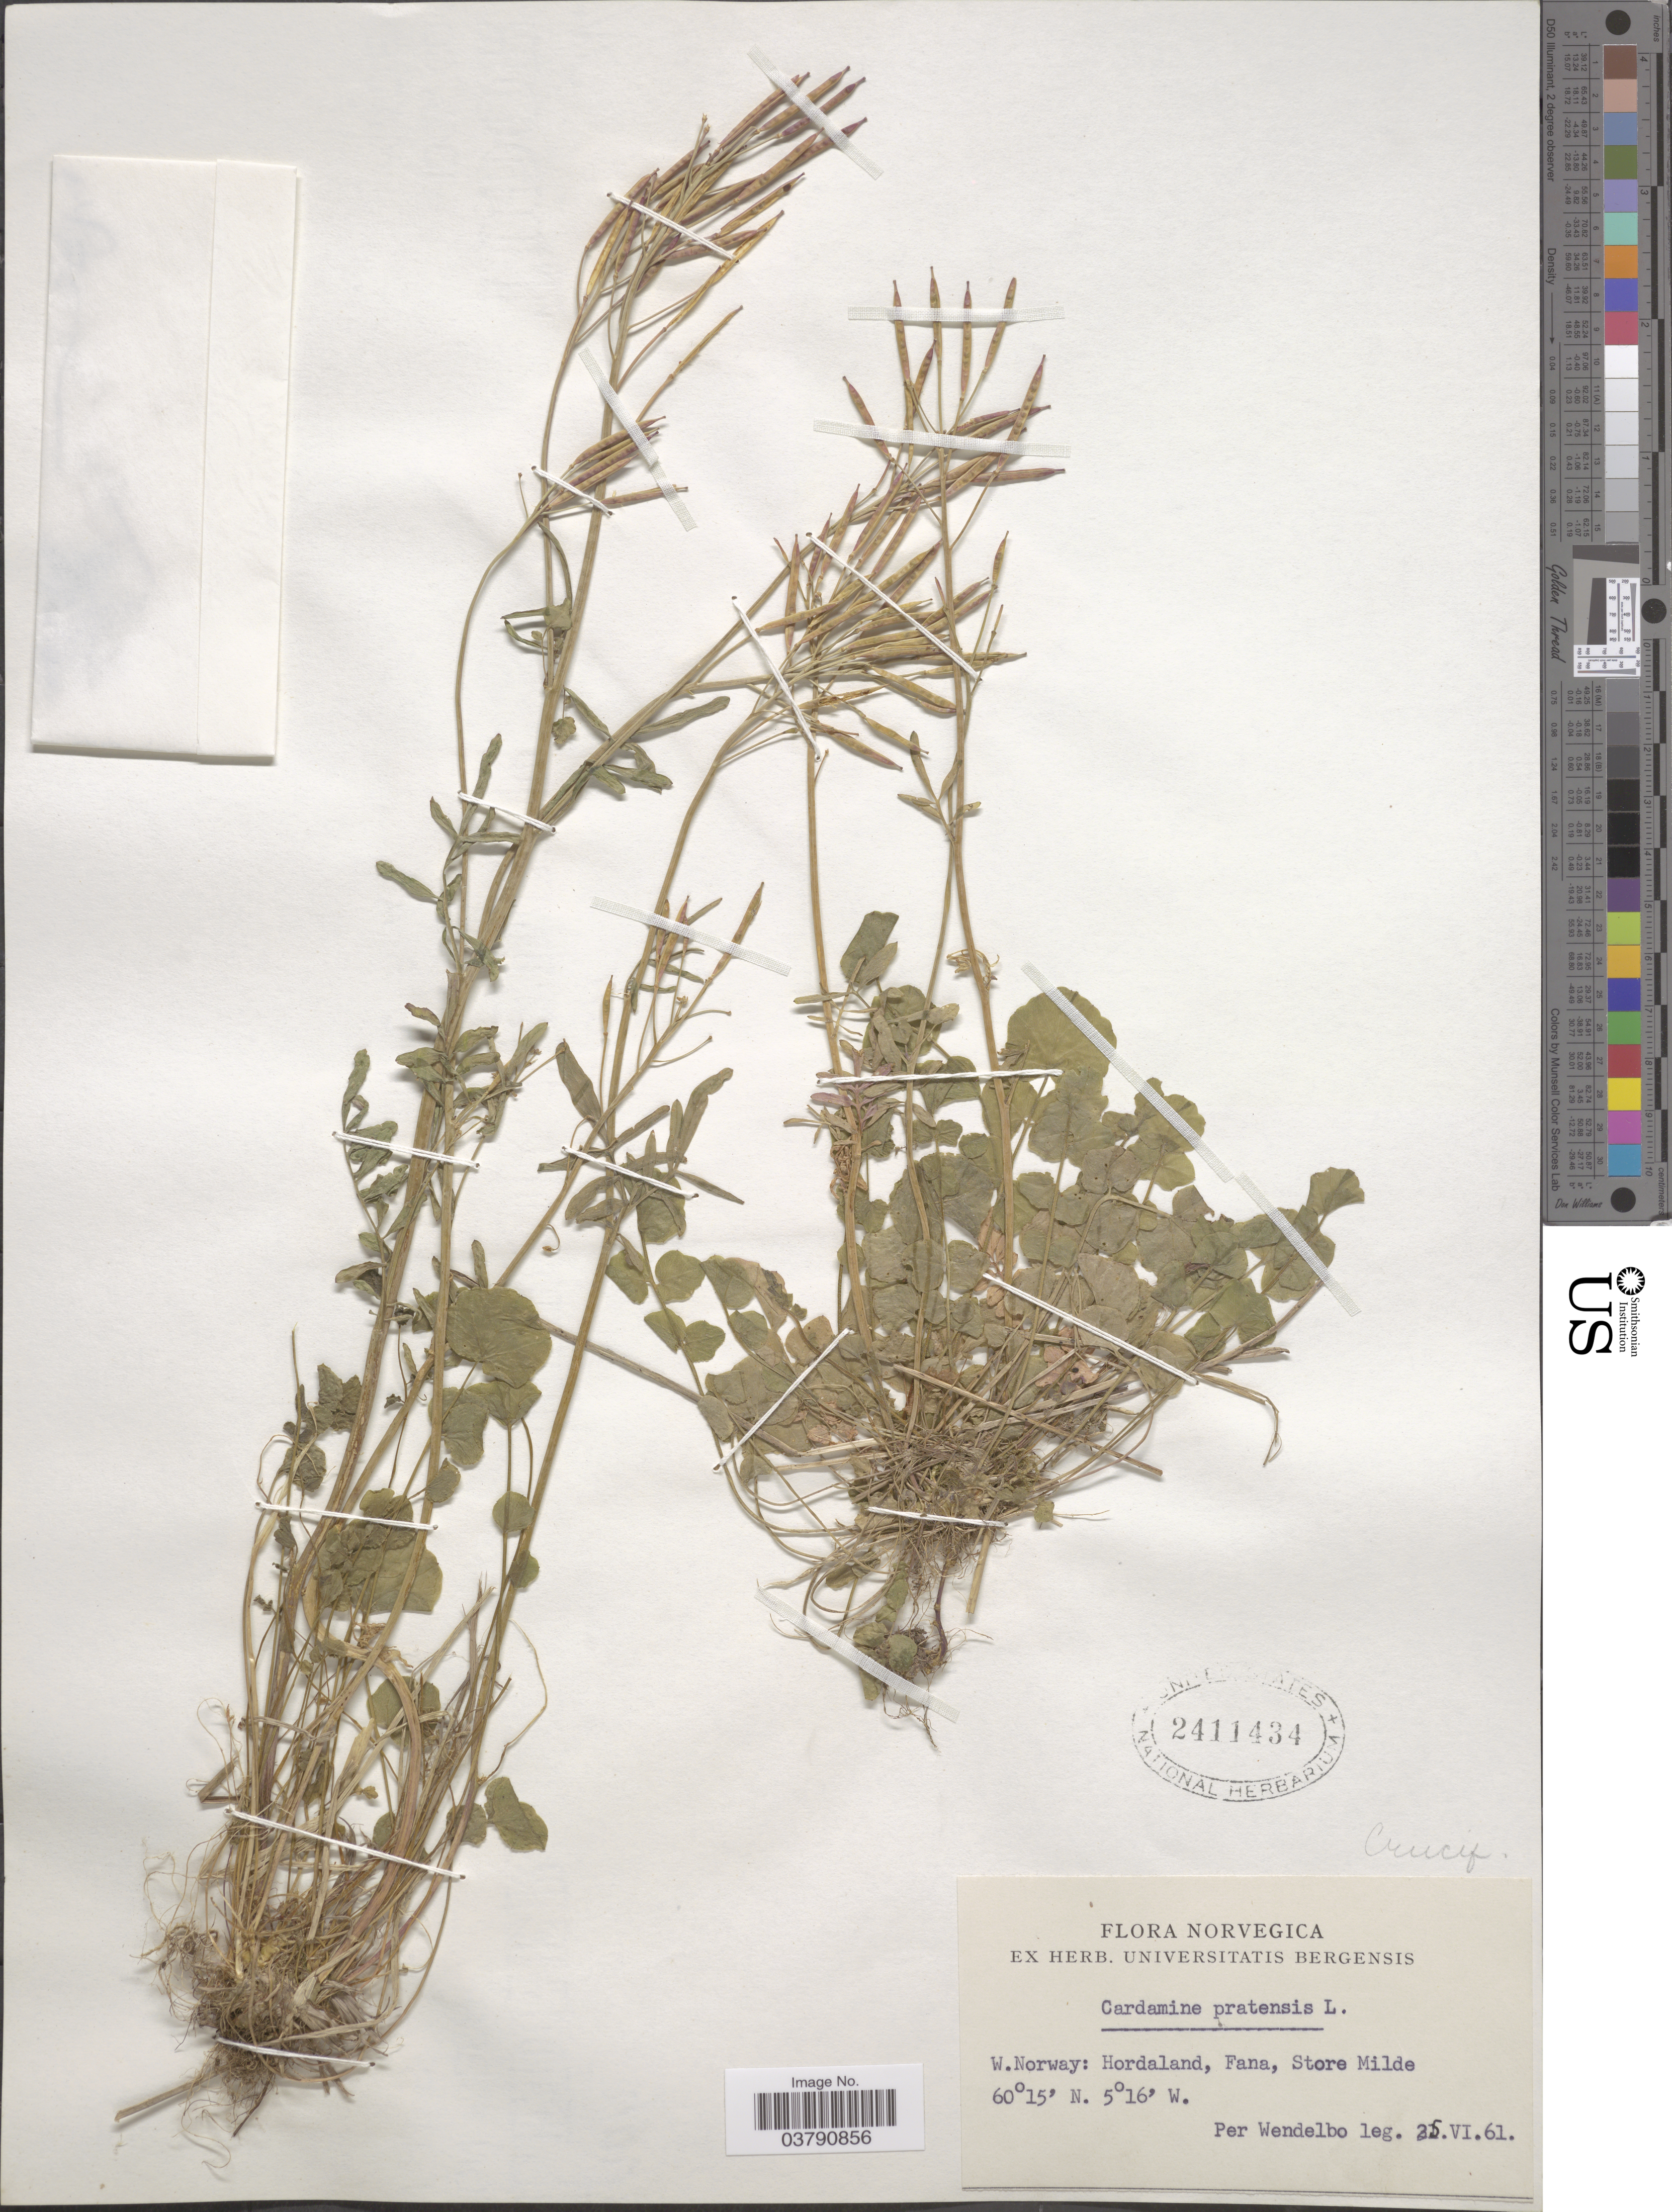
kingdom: Plantae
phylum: Tracheophyta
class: Magnoliopsida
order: Brassicales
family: Brassicaceae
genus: Cardamine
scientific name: Cardamine pratensis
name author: L.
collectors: P. Wendelbo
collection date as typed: Transcribed d/m/y: 25/6/61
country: Norway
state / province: Hordaland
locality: Norvegica. W. Norway: Hordaland, Fana, Store Milde.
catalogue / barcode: US 2411434